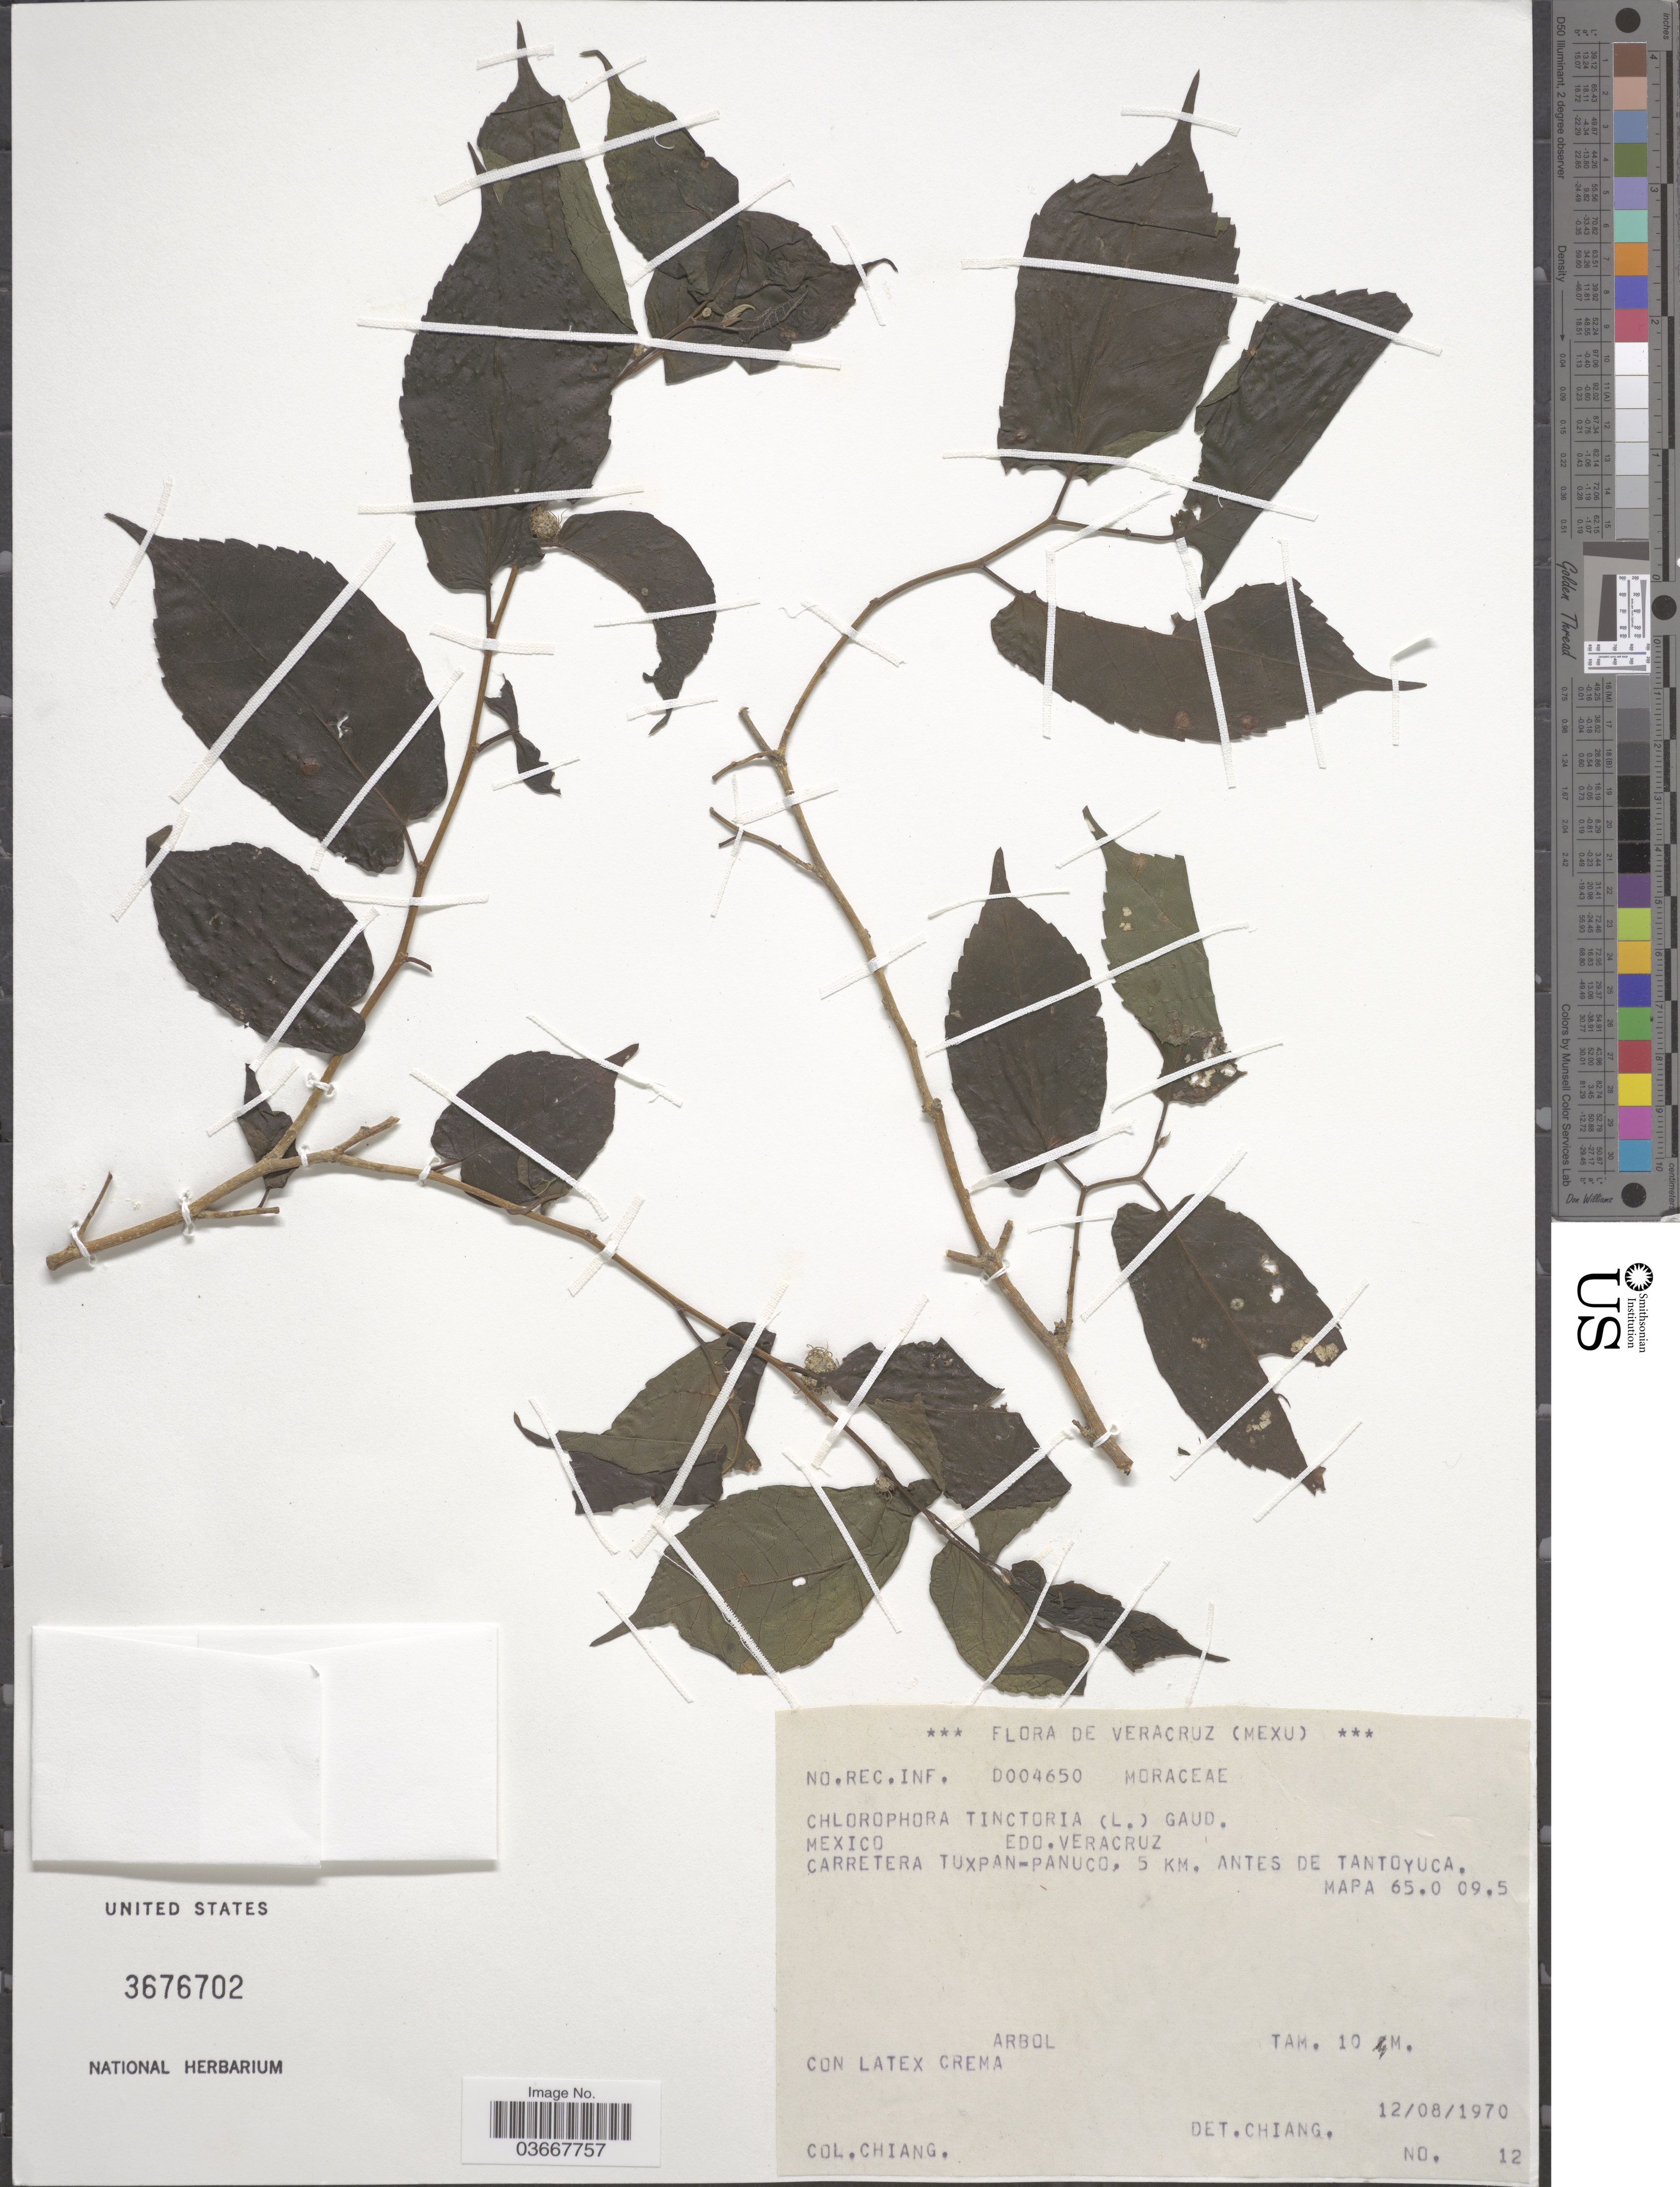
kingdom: Plantae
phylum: Tracheophyta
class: Magnoliopsida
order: Rosales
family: Moraceae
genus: Maclura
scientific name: Maclura tinctoria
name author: (L.) D. Don ex Steud.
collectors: -. Chiang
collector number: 12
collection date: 1970-08-12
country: Mexico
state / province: Veracruz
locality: Edo. Veracruz Carretera Tuxpan-Panuco, 5 km. Antes de Tantoyuca. Mapa 65.0 09.5.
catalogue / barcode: US 3676702